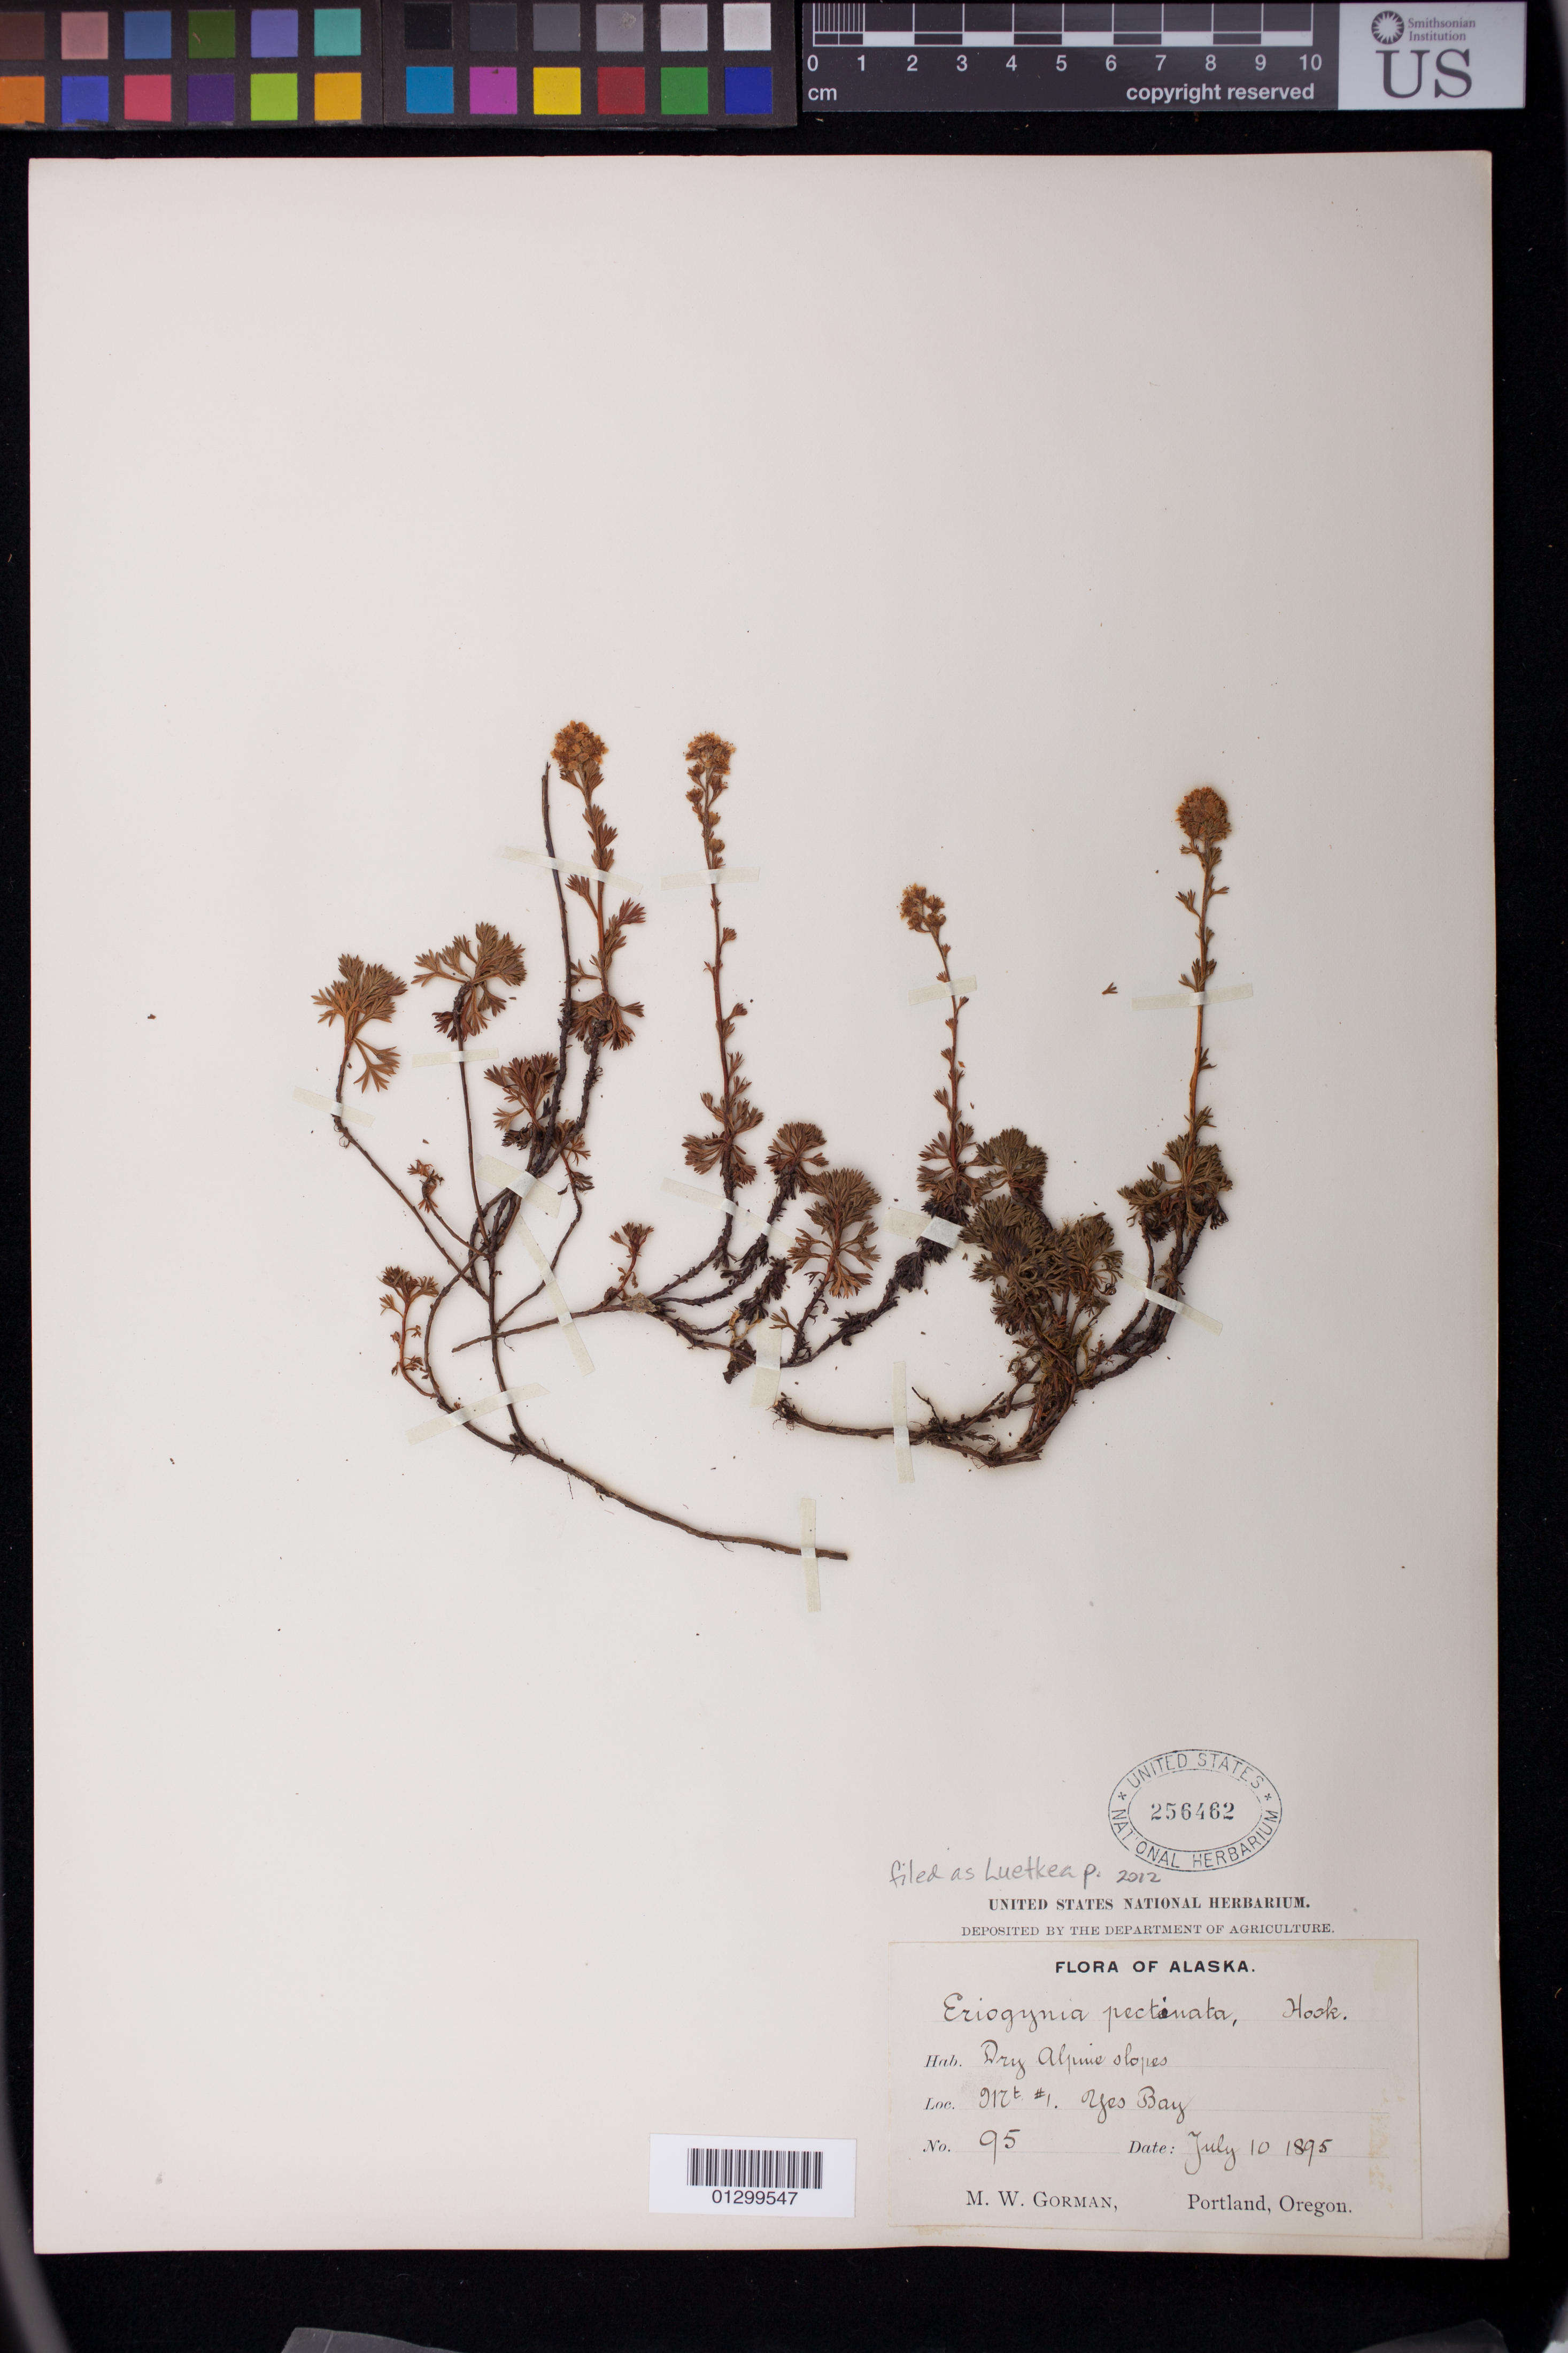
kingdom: Plantae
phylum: Tracheophyta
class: Magnoliopsida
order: Rosales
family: Rosaceae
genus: Luetkea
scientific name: Luetkea pectinata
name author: (Pursh) Kuntze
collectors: M. W. Gorman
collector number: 95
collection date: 1895-07-10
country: United States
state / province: Alaska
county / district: Ketchikan Gateway Borough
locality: Mountain #1 Yes Bay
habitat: Dry alpine slopes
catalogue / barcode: US 256462